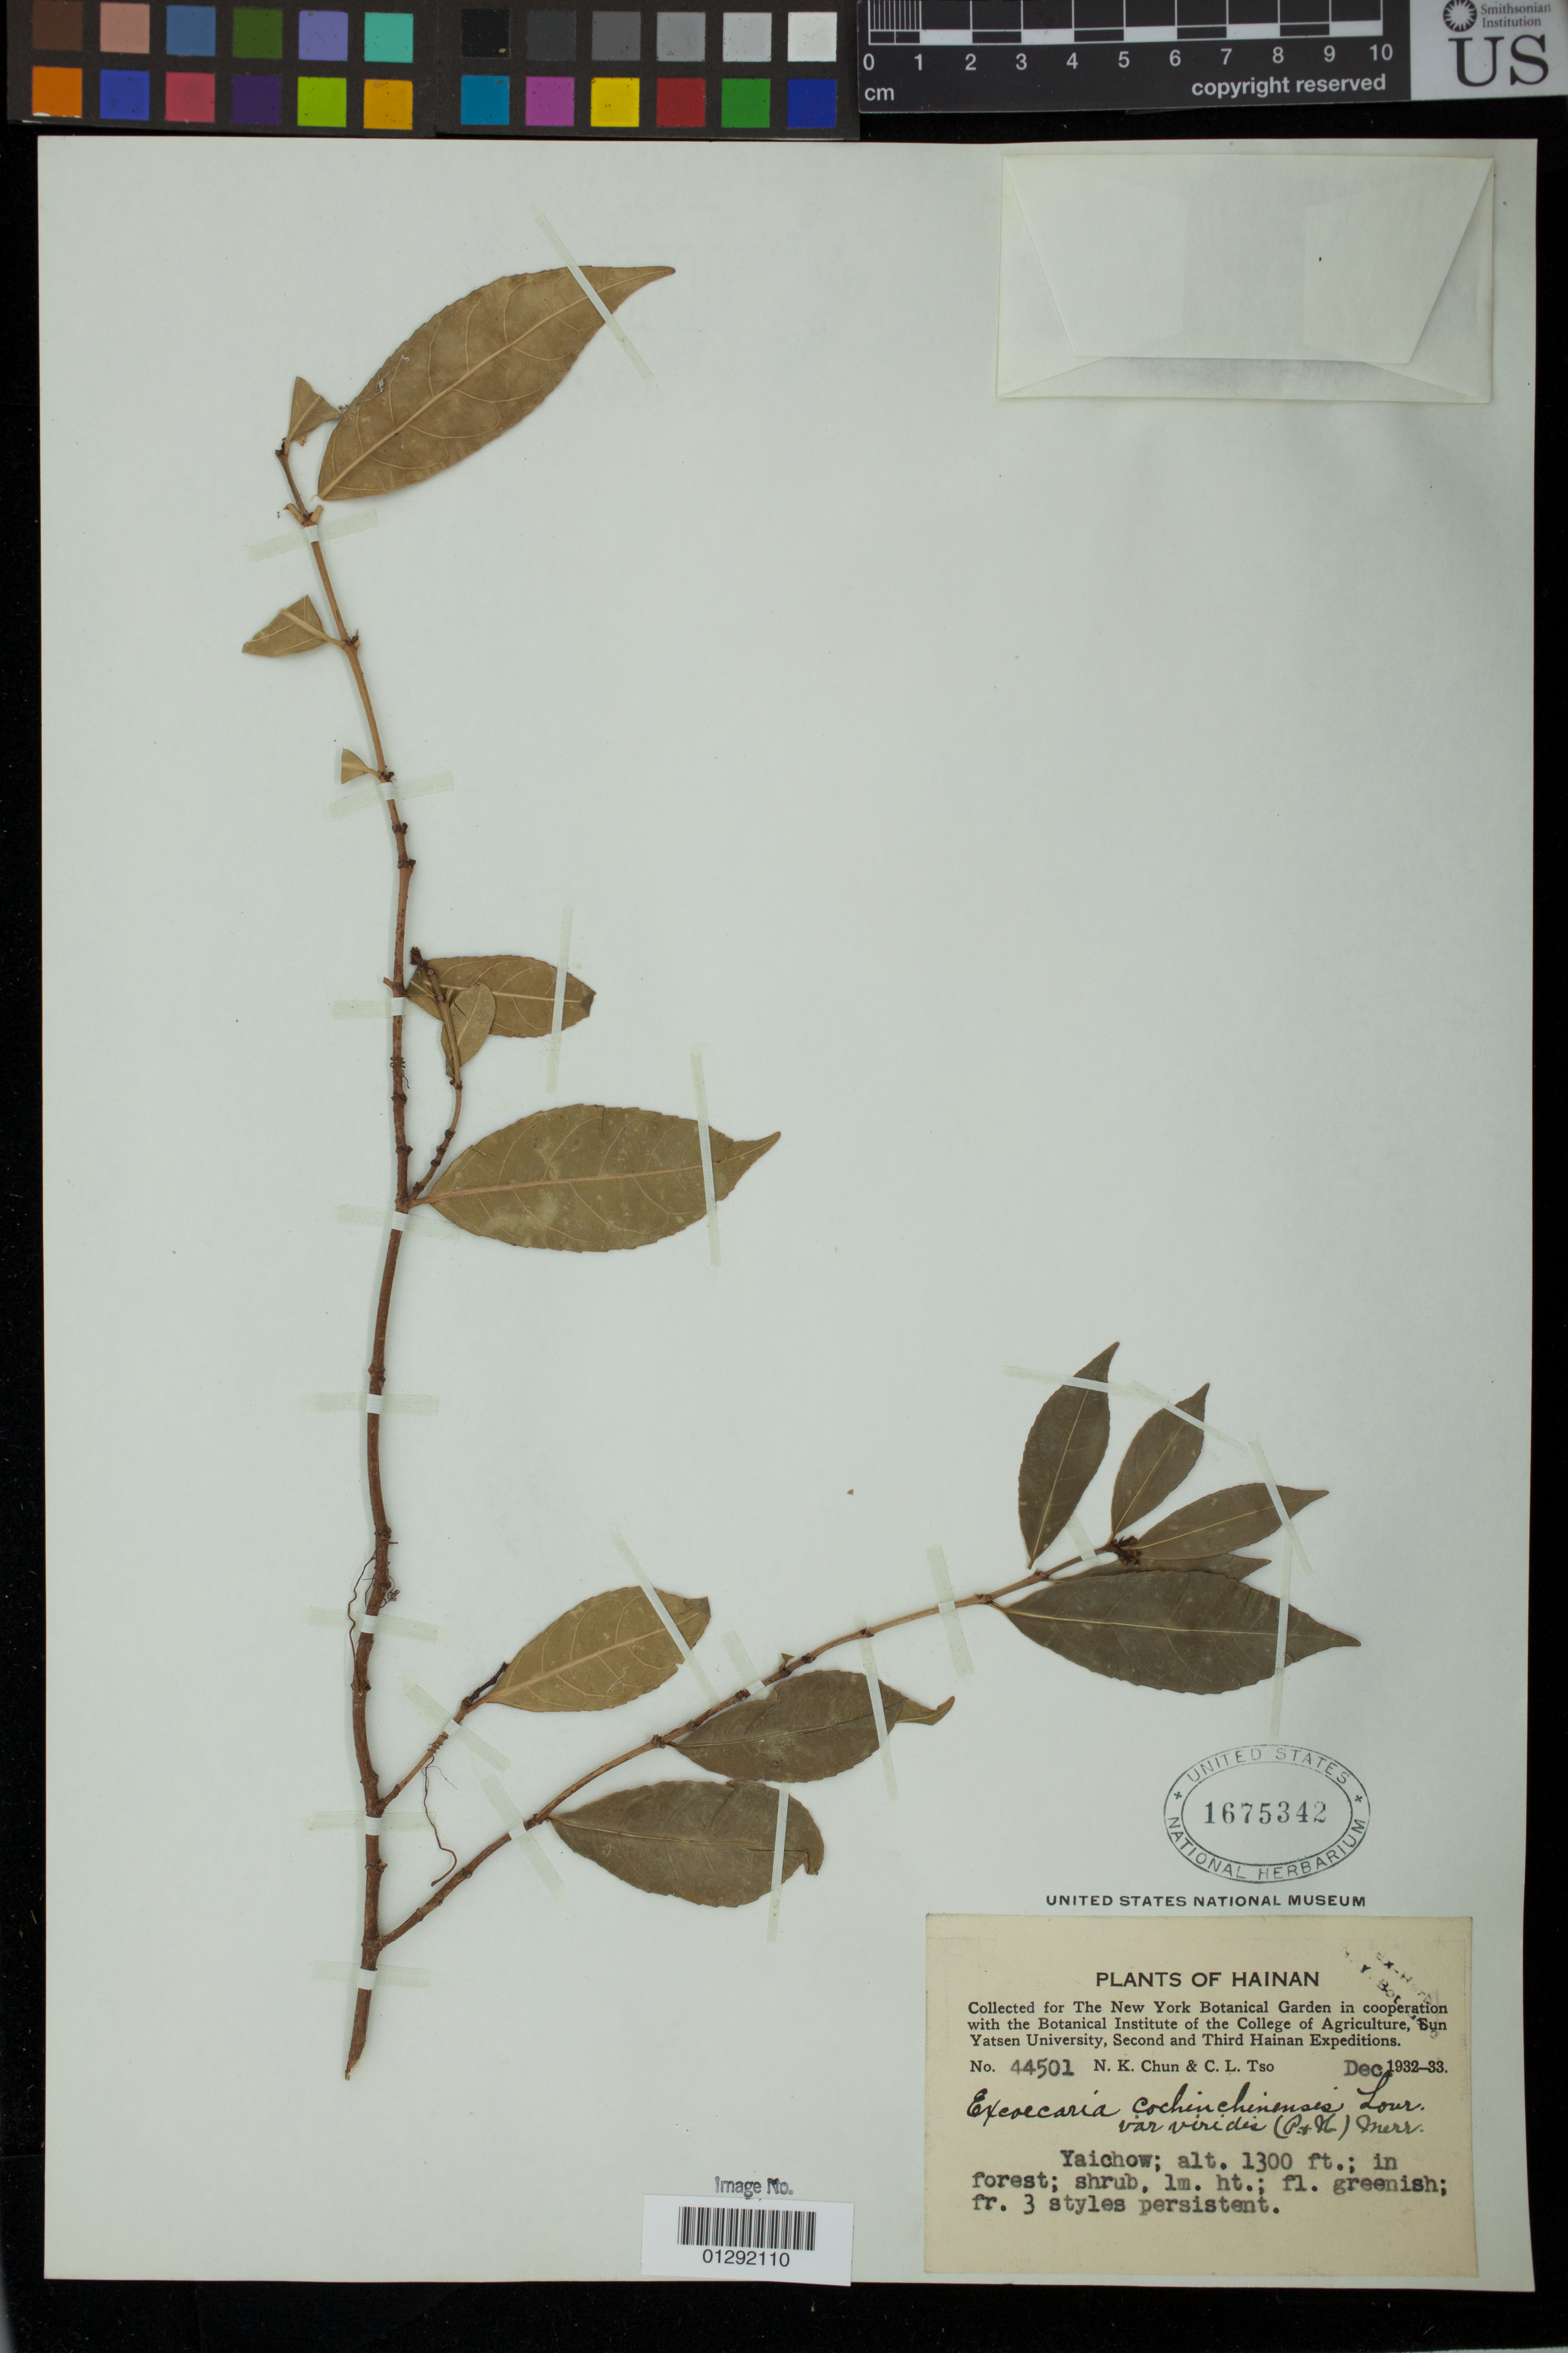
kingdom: Plantae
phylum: Tracheophyta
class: Magnoliopsida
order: Malpighiales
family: Euphorbiaceae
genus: Excoecaria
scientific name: Excoecaria cochinchinensis 'Firestorm'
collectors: N. K. Chun & C. Tso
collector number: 44501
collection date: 1932-12/1933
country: China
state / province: Hainan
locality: Hainan: Yaichow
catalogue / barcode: US 1675342